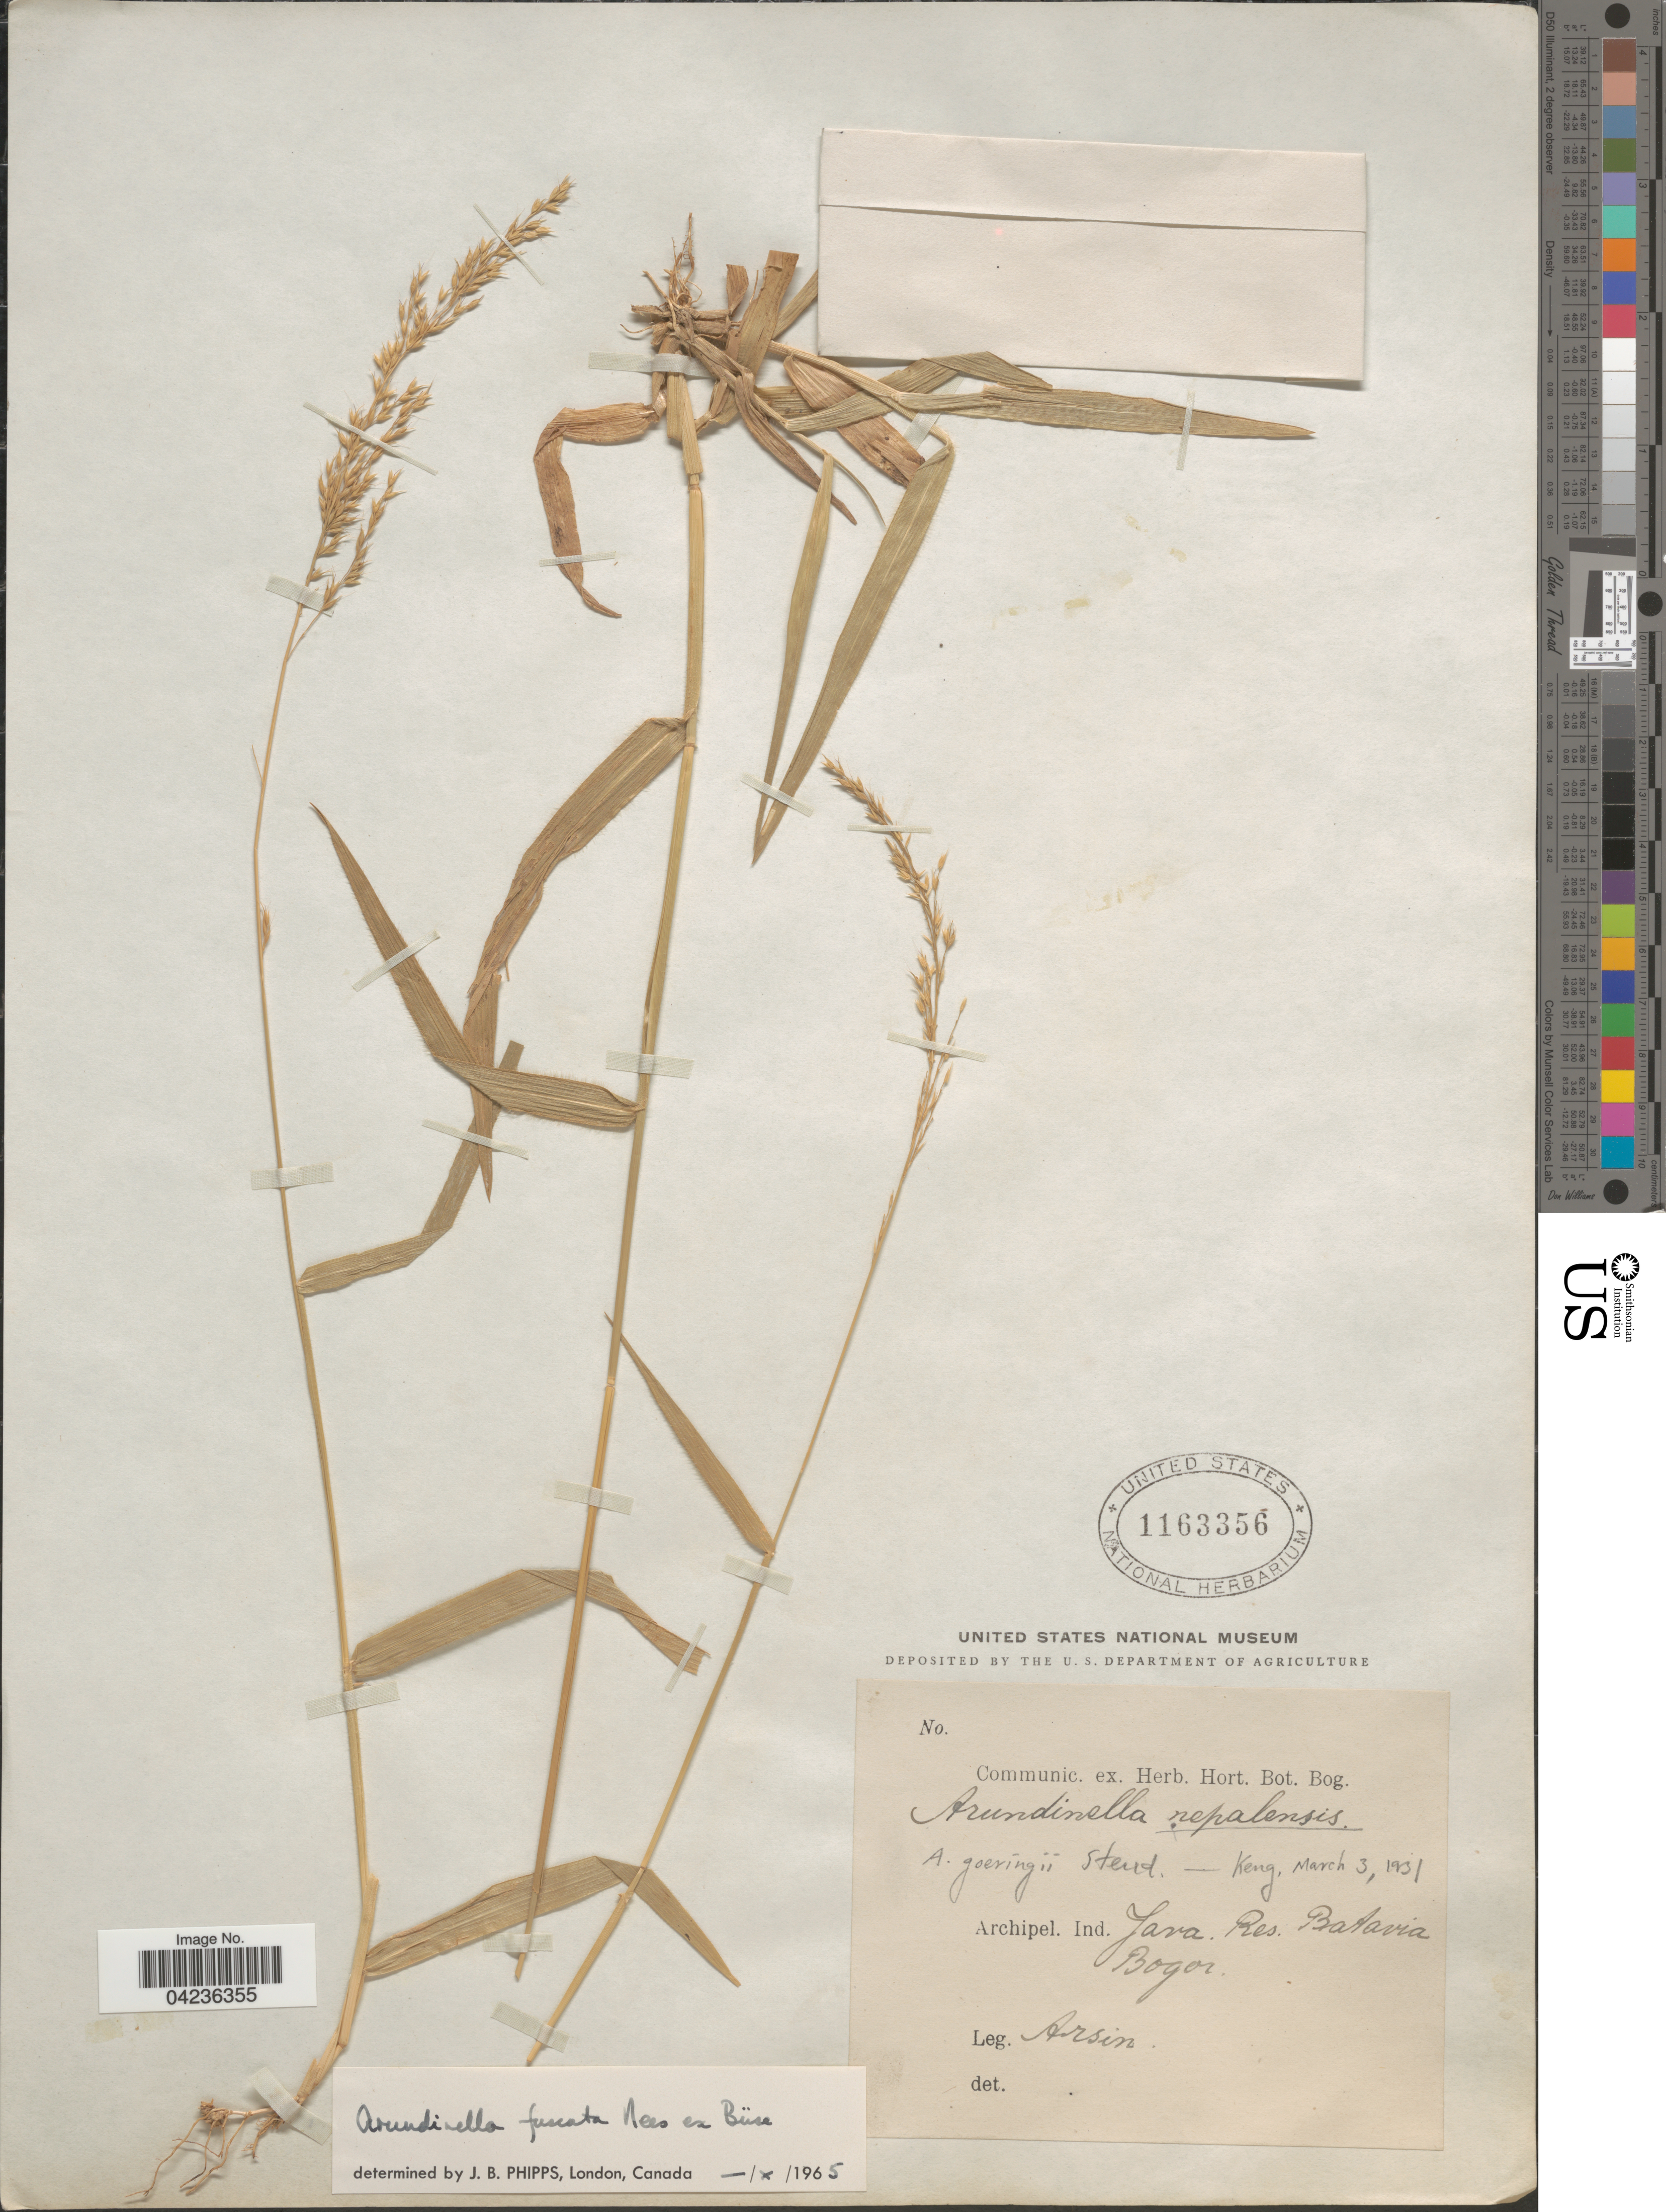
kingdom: Plantae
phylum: Tracheophyta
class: Liliopsida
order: Poales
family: Poaceae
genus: Arundinella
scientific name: Arundinella fuscata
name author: Steud.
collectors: Arsin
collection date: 1931-03-03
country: Indonesia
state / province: Java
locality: Archipel. Ind. Java. Res. Batavia Bogor.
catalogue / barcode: US 1163356